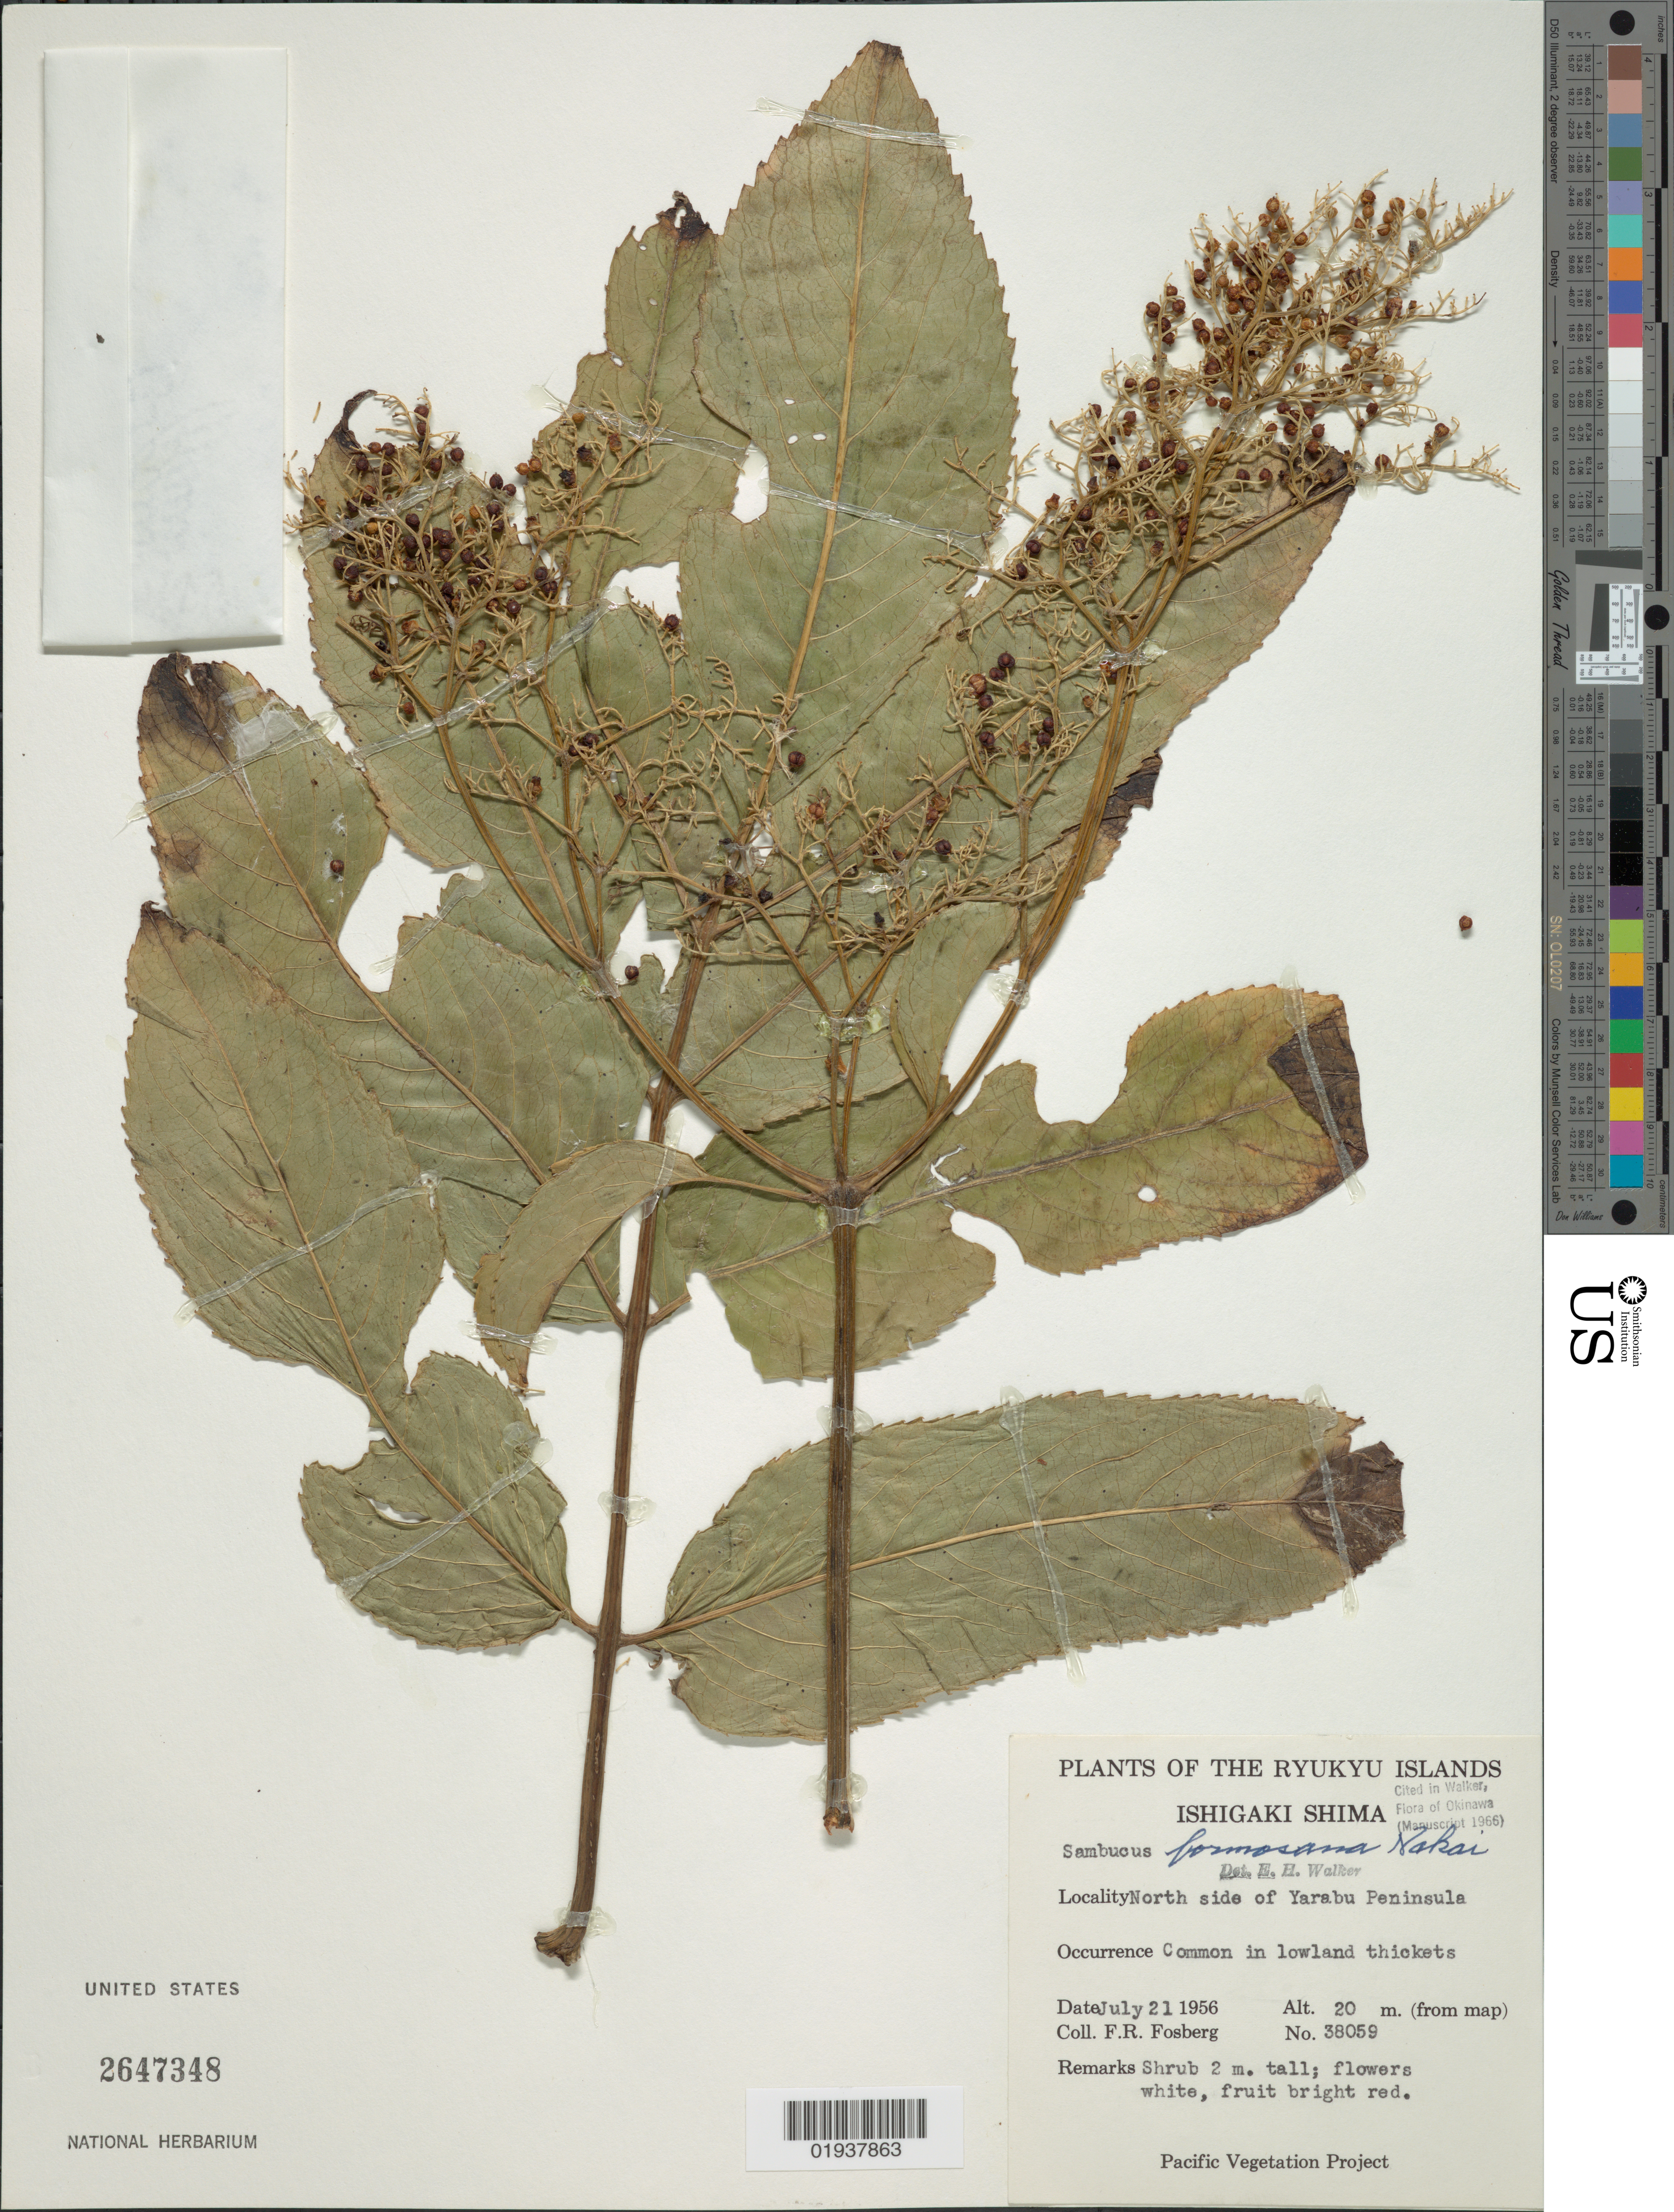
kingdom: Plantae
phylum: Tracheophyta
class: Magnoliopsida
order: Dipsacales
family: Viburnaceae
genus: Sambucus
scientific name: Sambucus javanica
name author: Blume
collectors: F. R. Fosberg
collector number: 38059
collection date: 1956-07-21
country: Japan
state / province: Okinawa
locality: Ryukyu Islands. Ishigaki Shima. North side of Yarabu Peninsula.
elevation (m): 20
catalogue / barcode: US 2647348